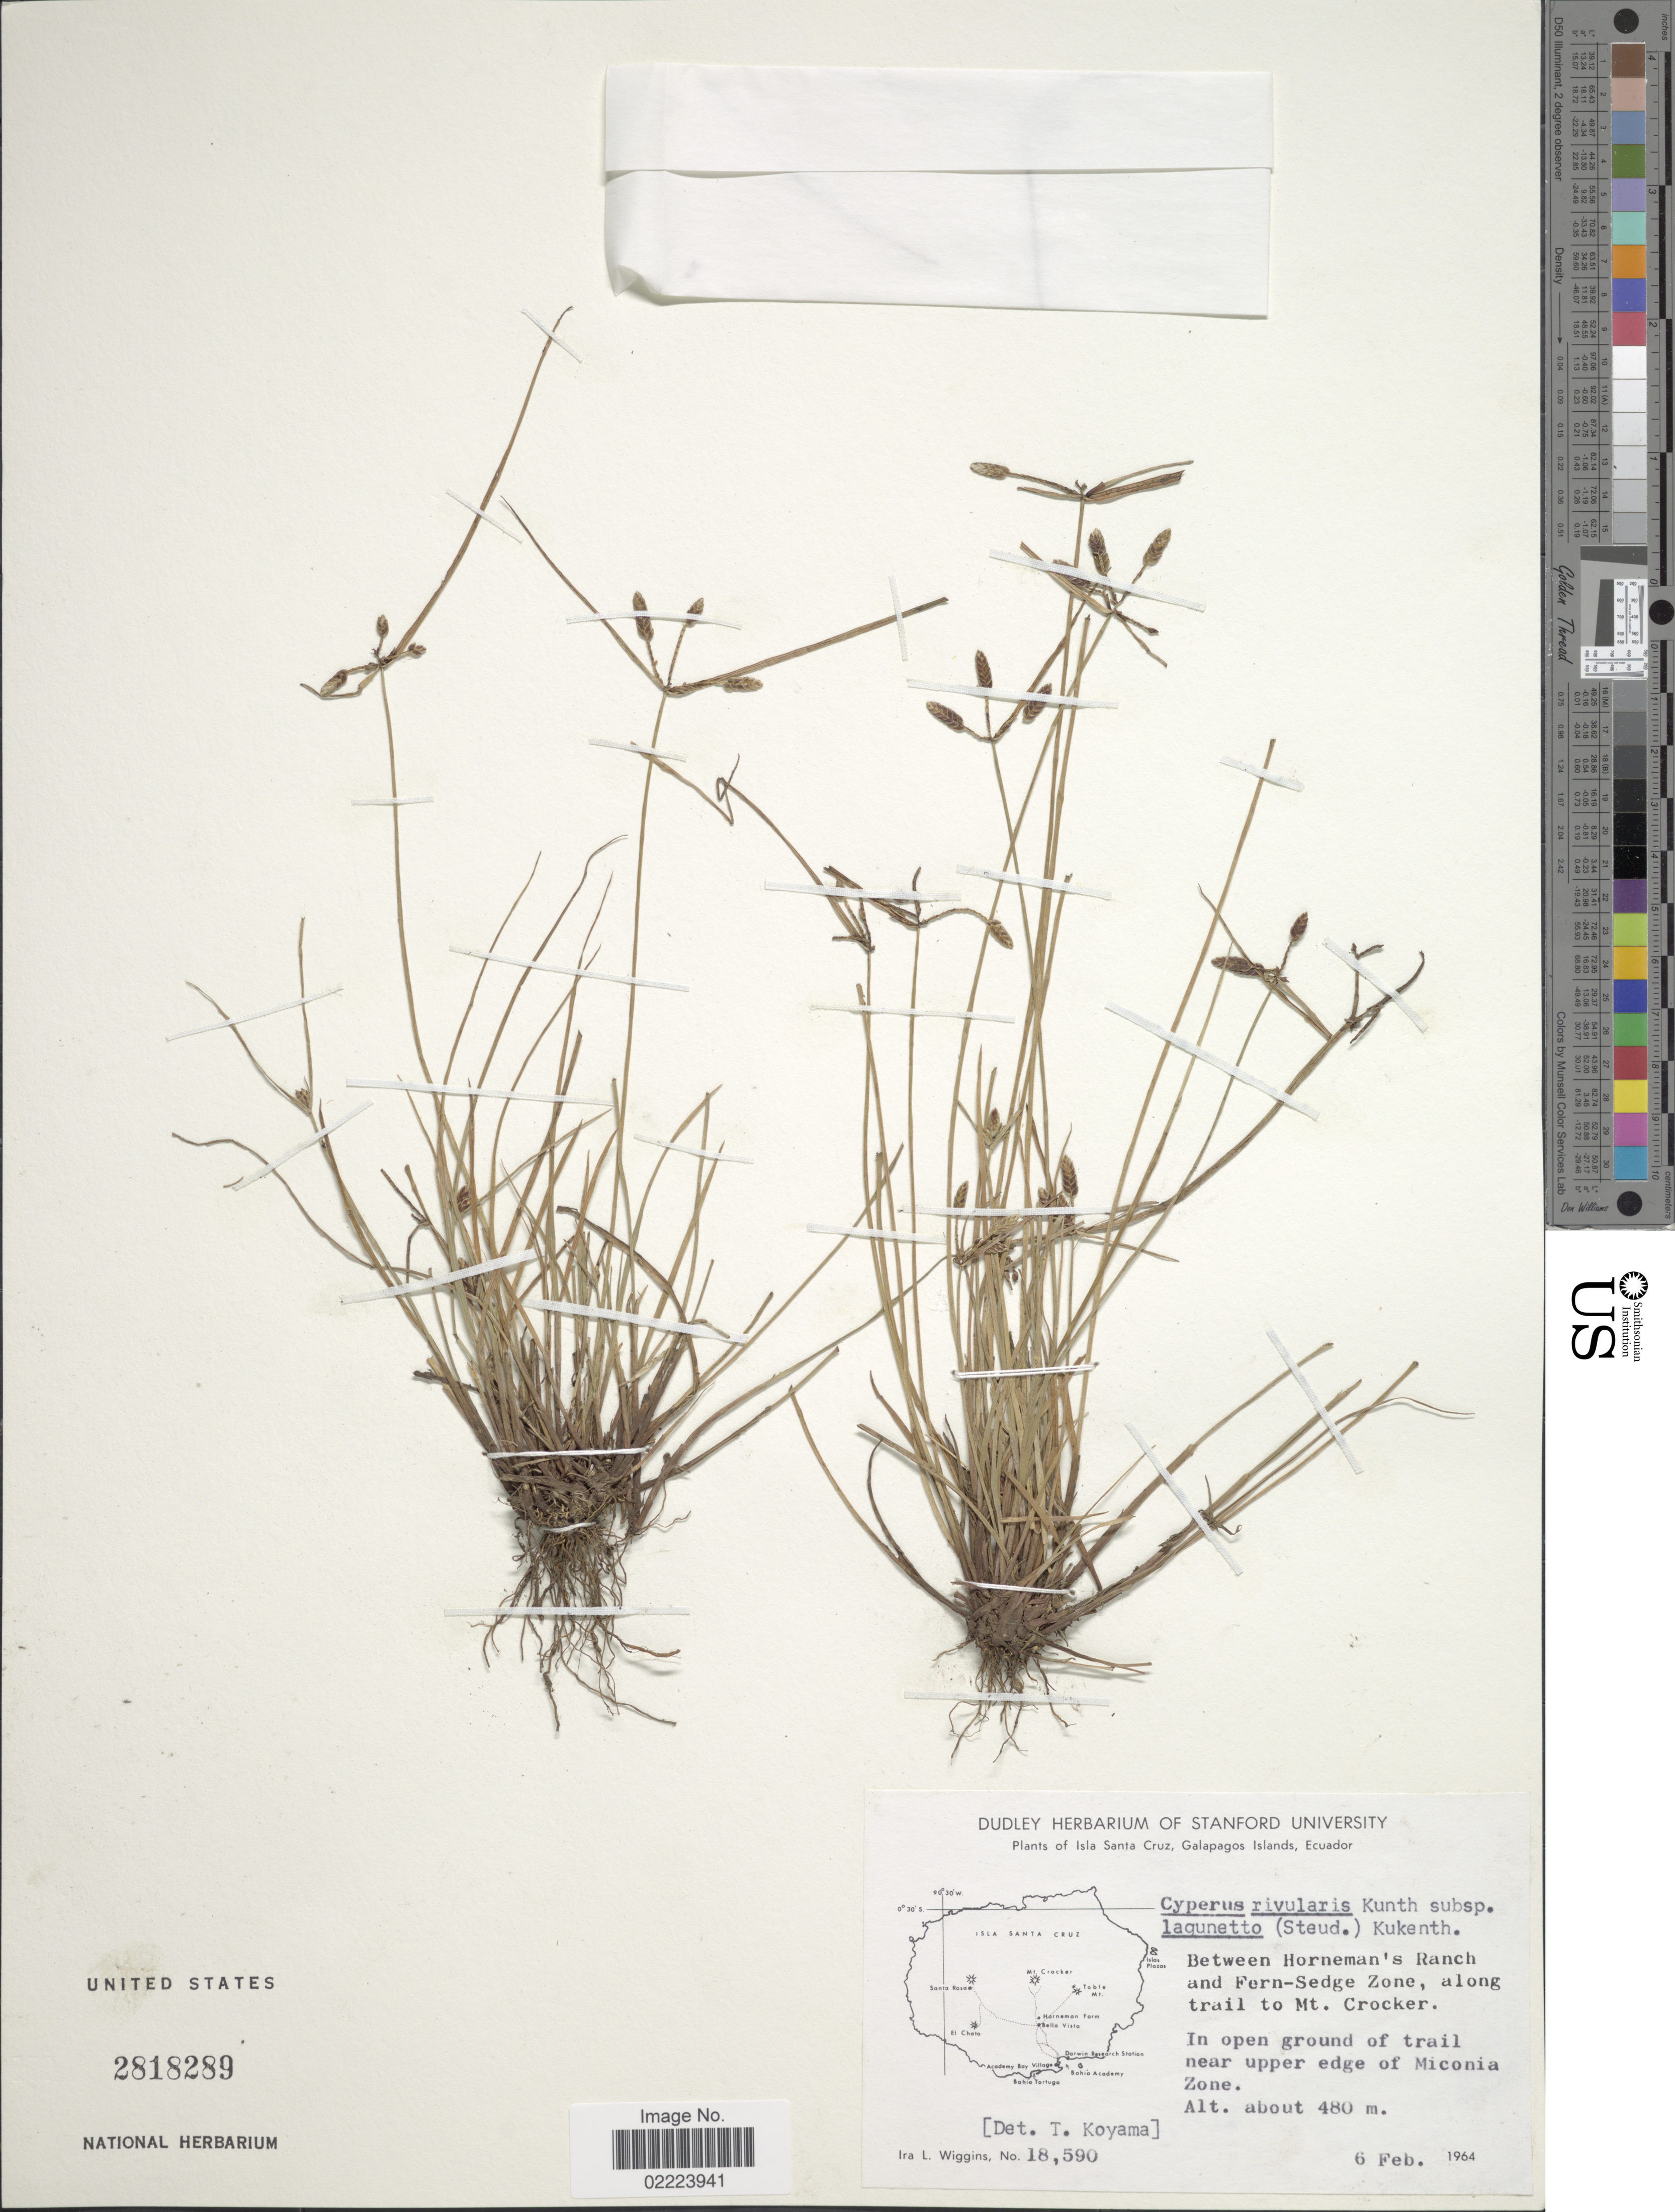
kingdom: Plantae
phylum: Tracheophyta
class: Liliopsida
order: Poales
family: Cyperaceae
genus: Cyperus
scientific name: Cyperus bipartitus Torr.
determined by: Strong, Mark T., (BOT), Smithsonian Institution - National Museum of Natural History (UNITED STATES)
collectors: I. L. Wiggins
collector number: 18590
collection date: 1964-02-06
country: Ecuador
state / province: Colón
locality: Isla Santa Cruz, Galapagos Islands, Ecuador, Between Horneman's Ranch and Fern-Sedge Zone, along trail to Mt. Crocker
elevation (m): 480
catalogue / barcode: US 2818289